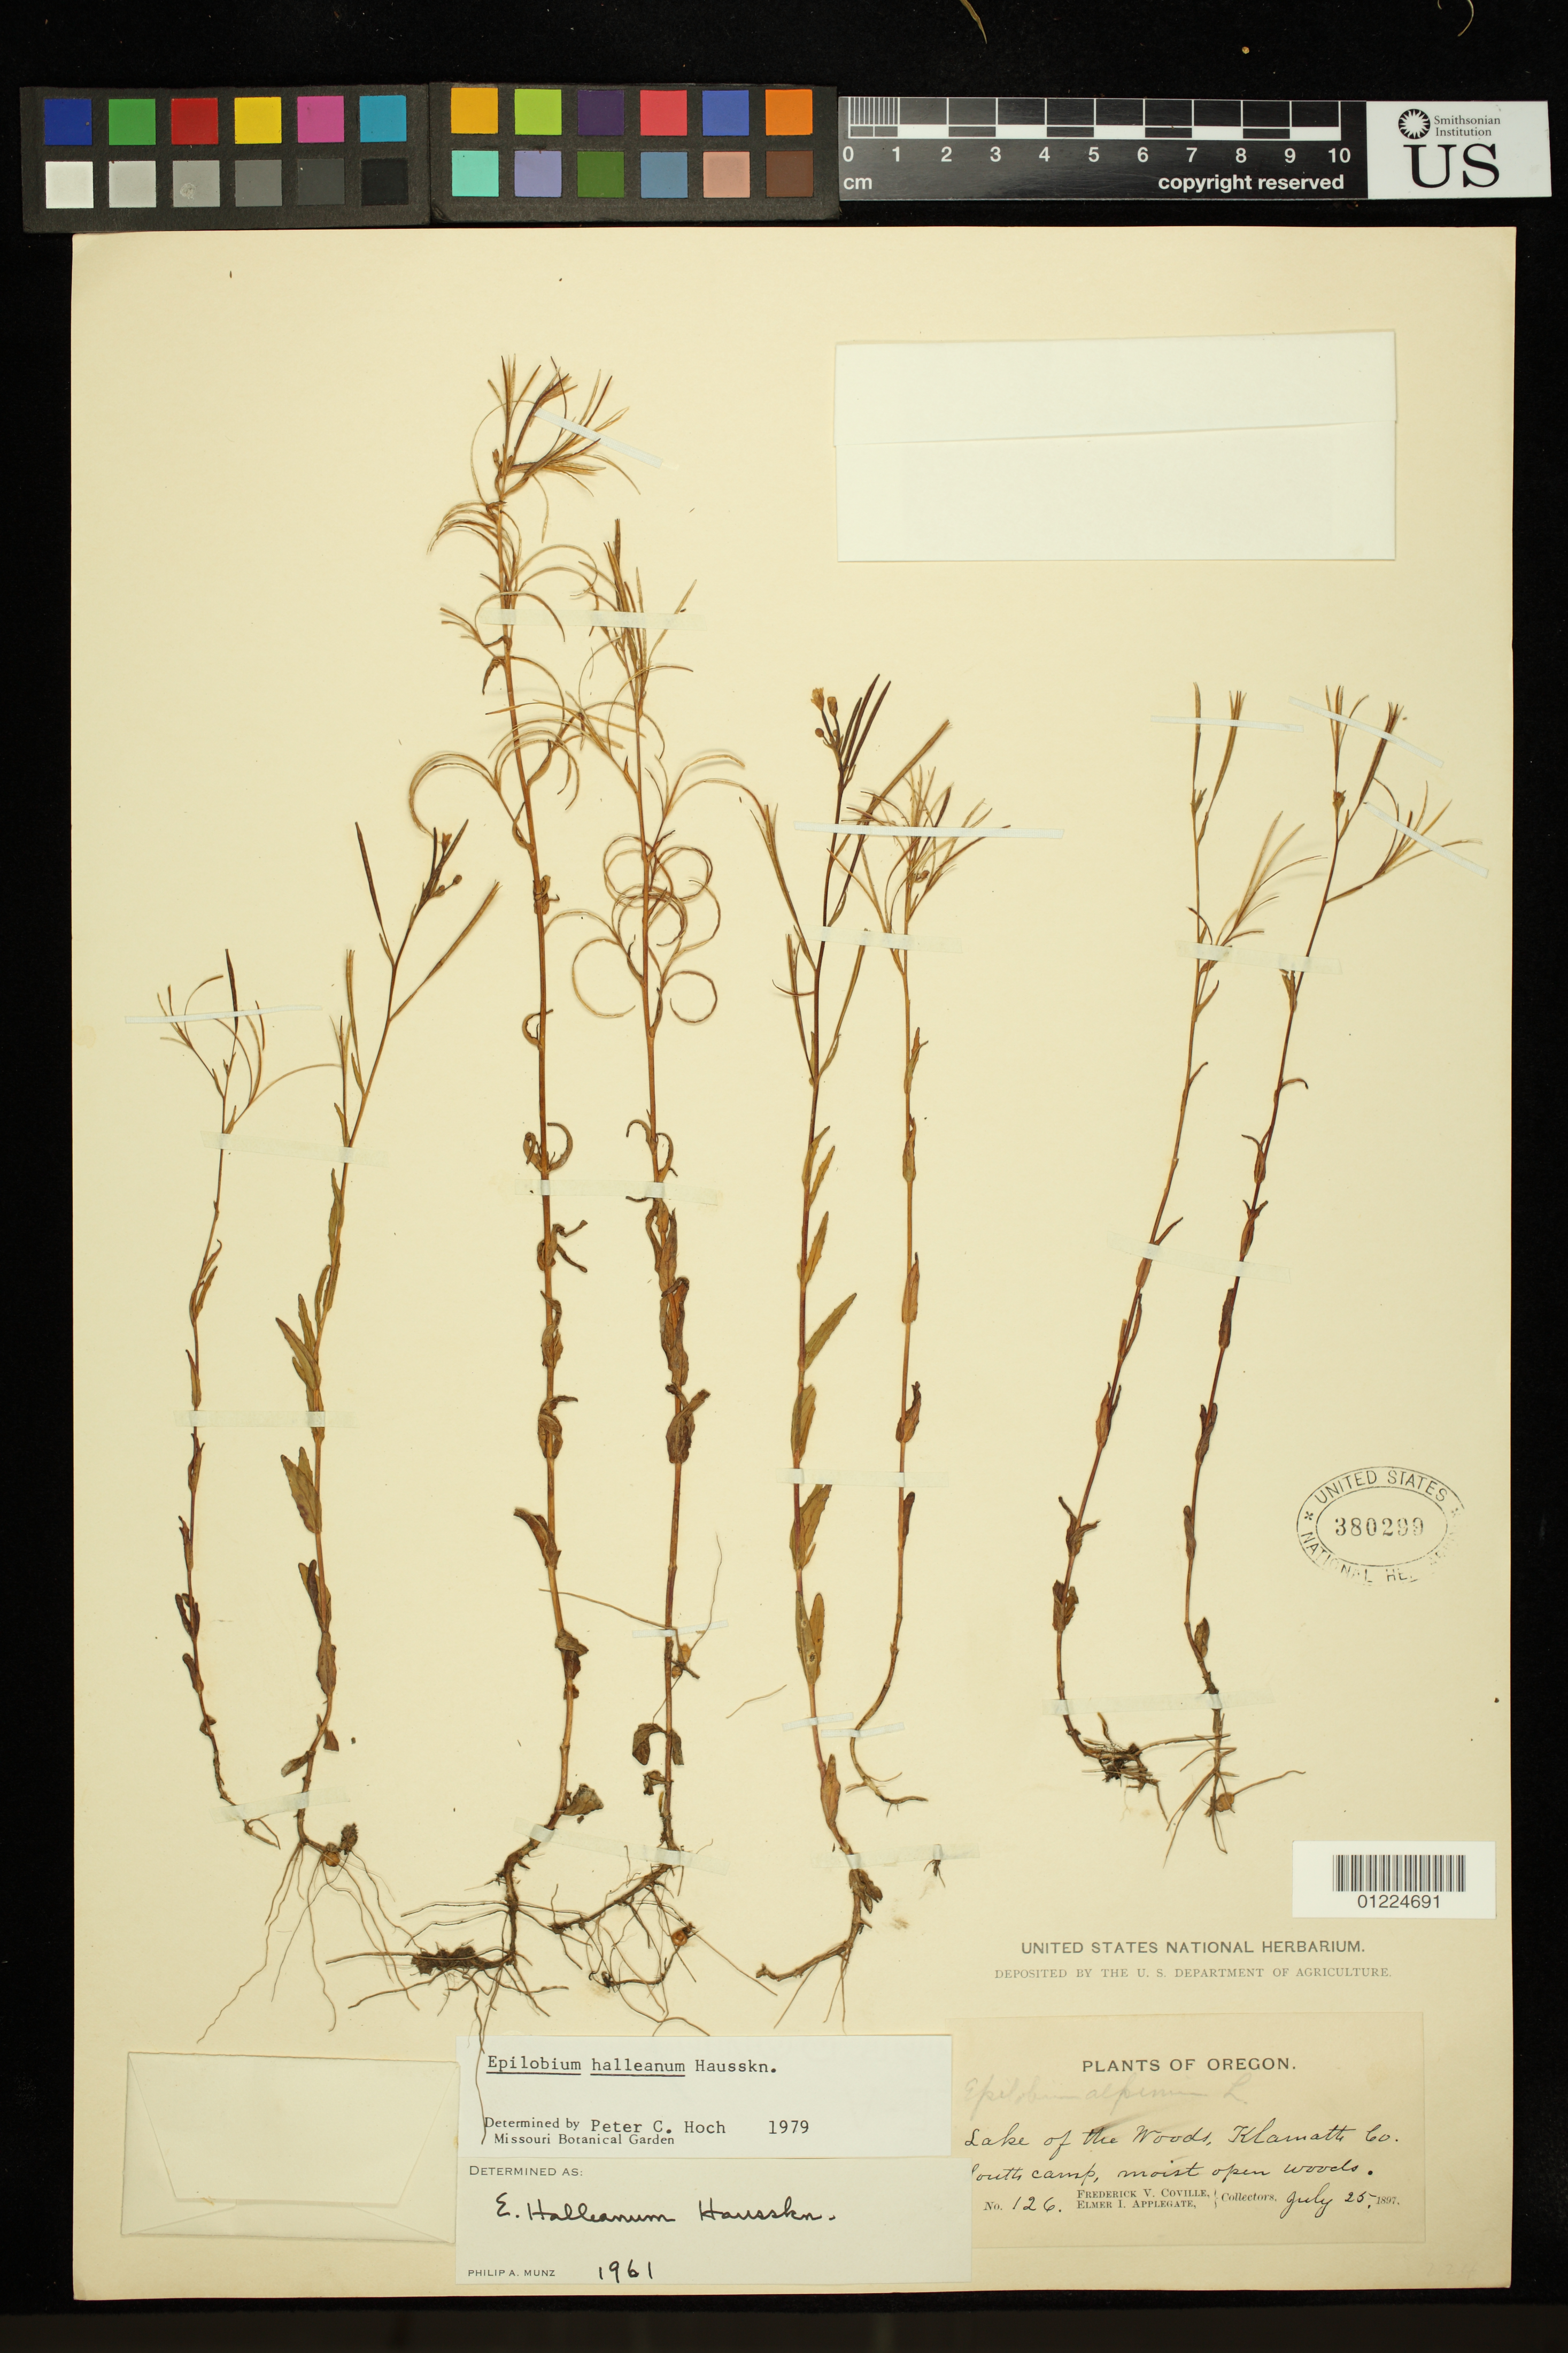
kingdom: Plantae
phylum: Tracheophyta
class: Magnoliopsida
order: Myrtales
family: Onagraceae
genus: Epilobium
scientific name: Epilobium hallianum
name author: Hausskn.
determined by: Hoch, P. C.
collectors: F. V. Coville & E. I. Applegate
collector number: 126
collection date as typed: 25 Jul 1897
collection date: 1897-07-25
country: United States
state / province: Oregon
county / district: Klamath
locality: Lake of the Woods, South Camp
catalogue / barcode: US 380299